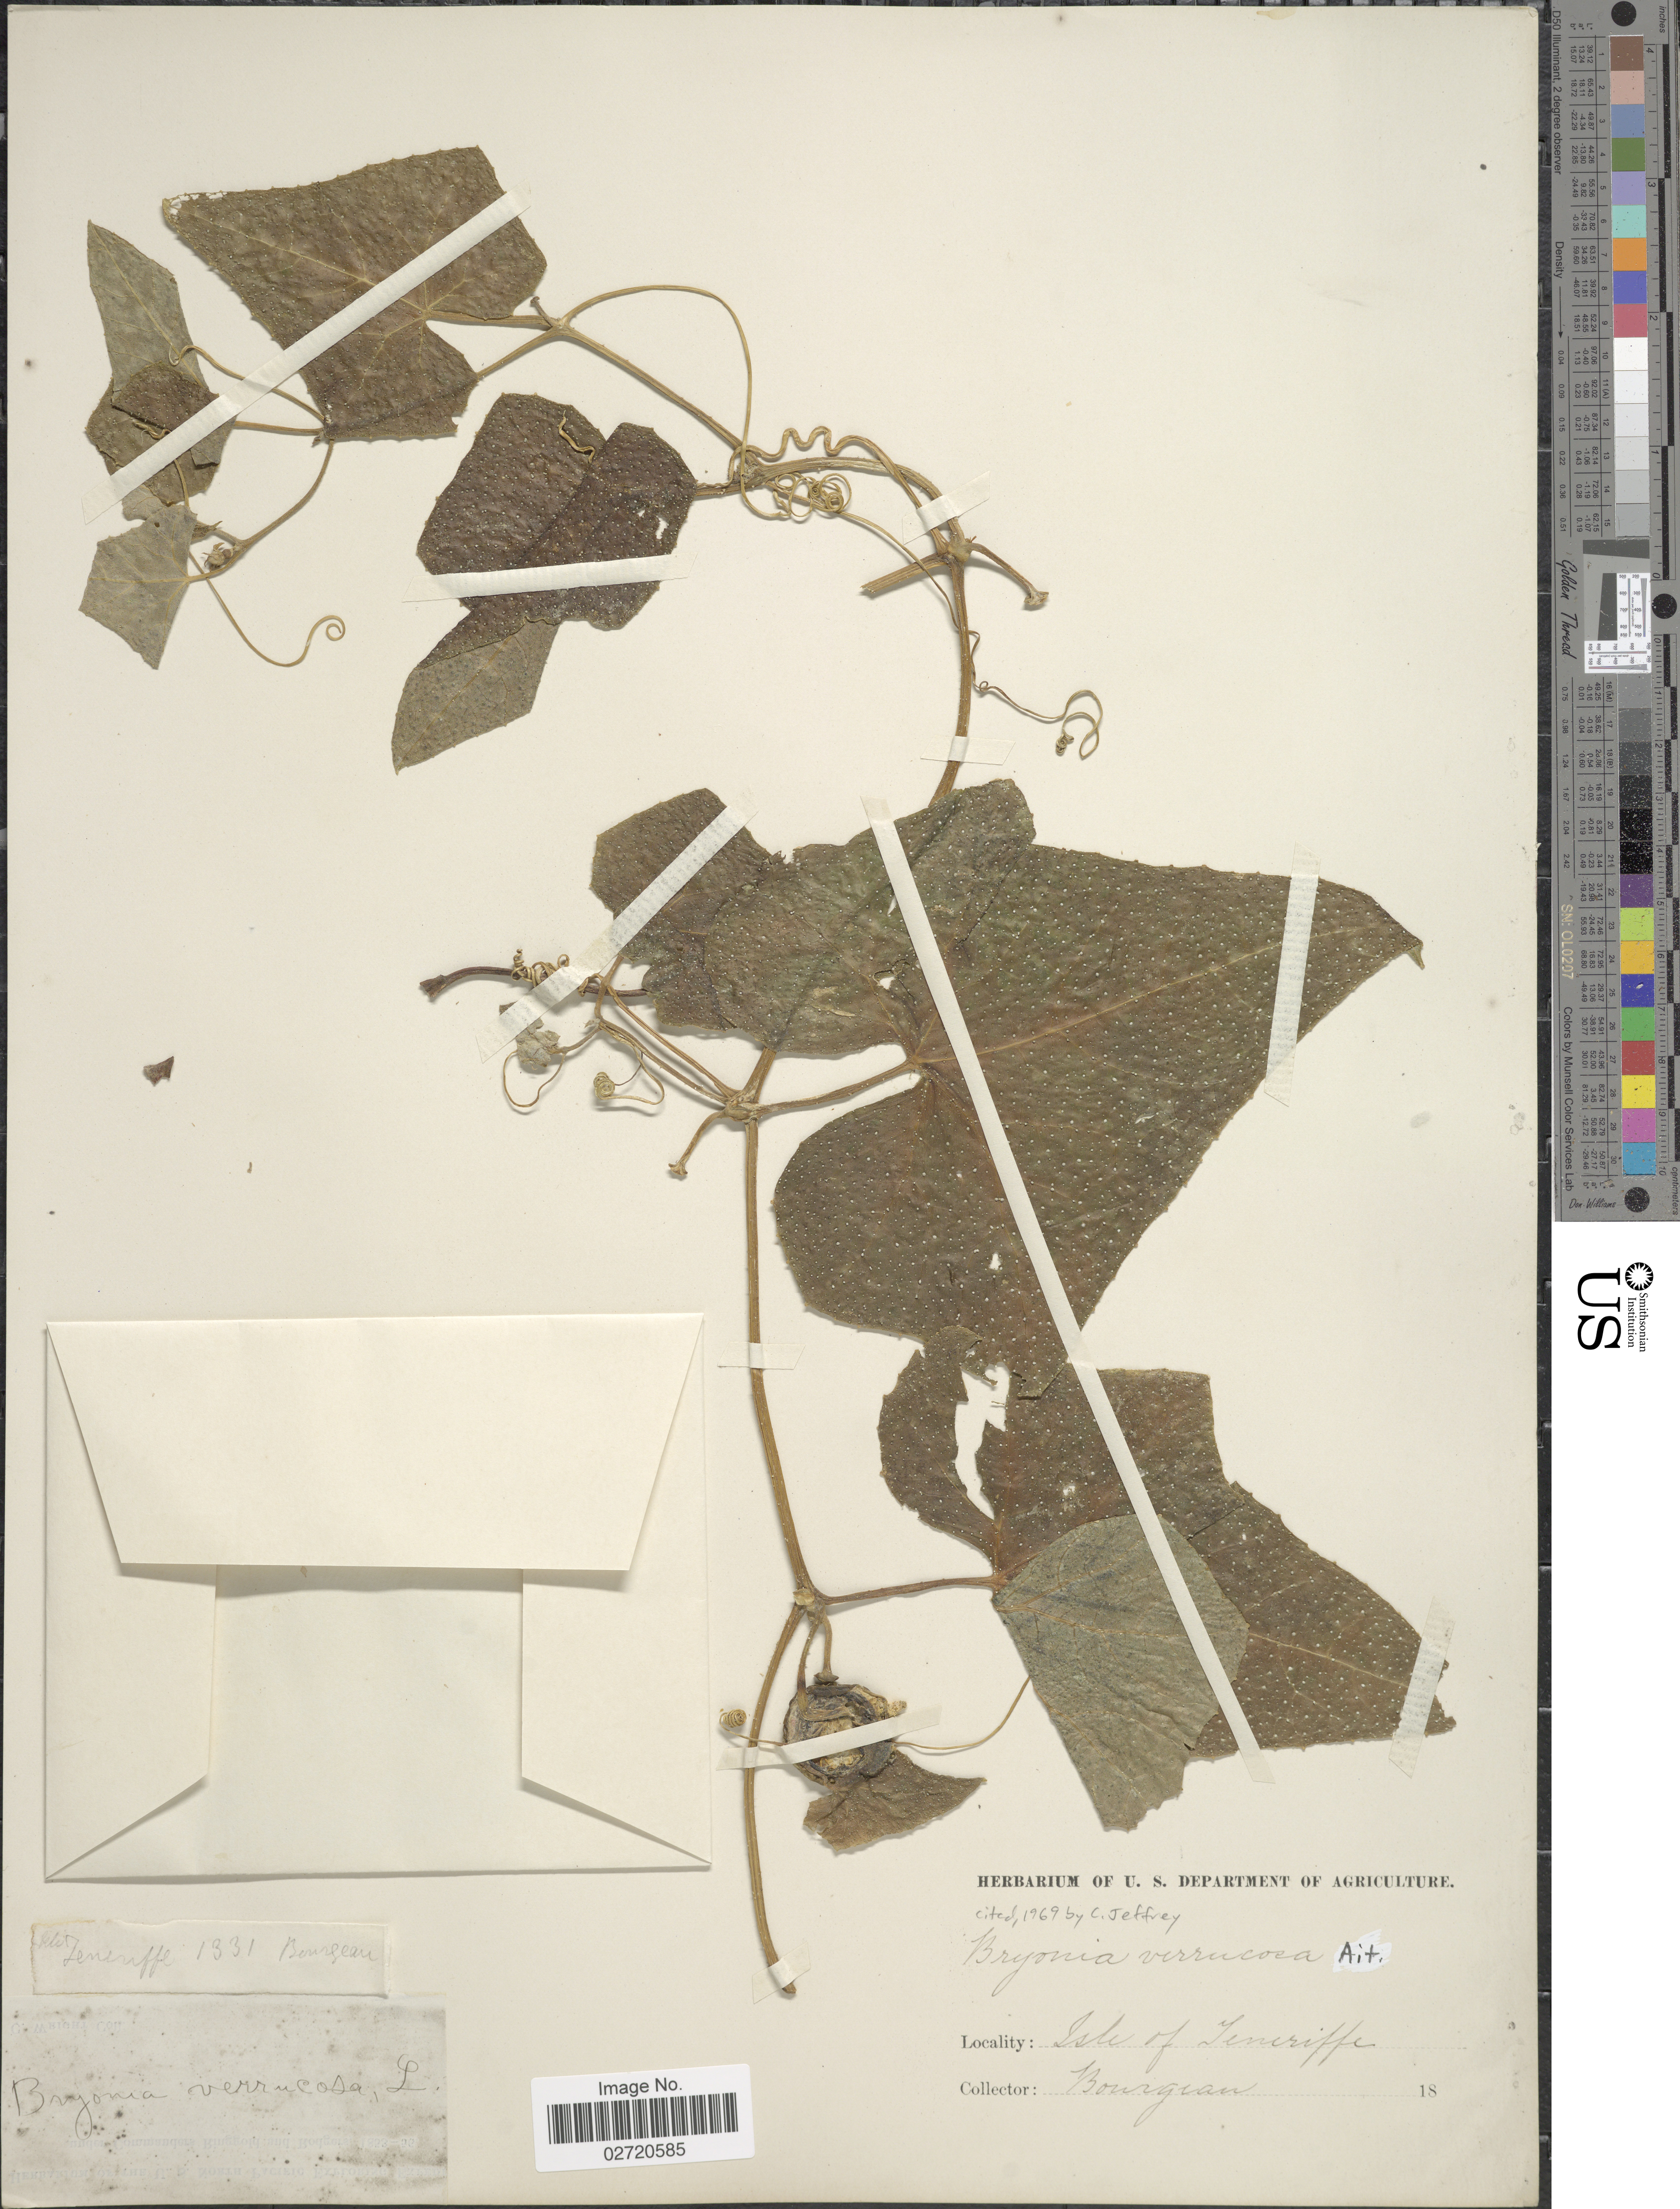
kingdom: Plantae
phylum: Tracheophyta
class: Magnoliopsida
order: Cucurbitales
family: Cucurbitaceae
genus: Bryonia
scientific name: Bryonia verrucosa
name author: Aiton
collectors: -. Bourgeau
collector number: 1331?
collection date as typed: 18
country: Spain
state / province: Canarias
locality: Isle of Teneriffe